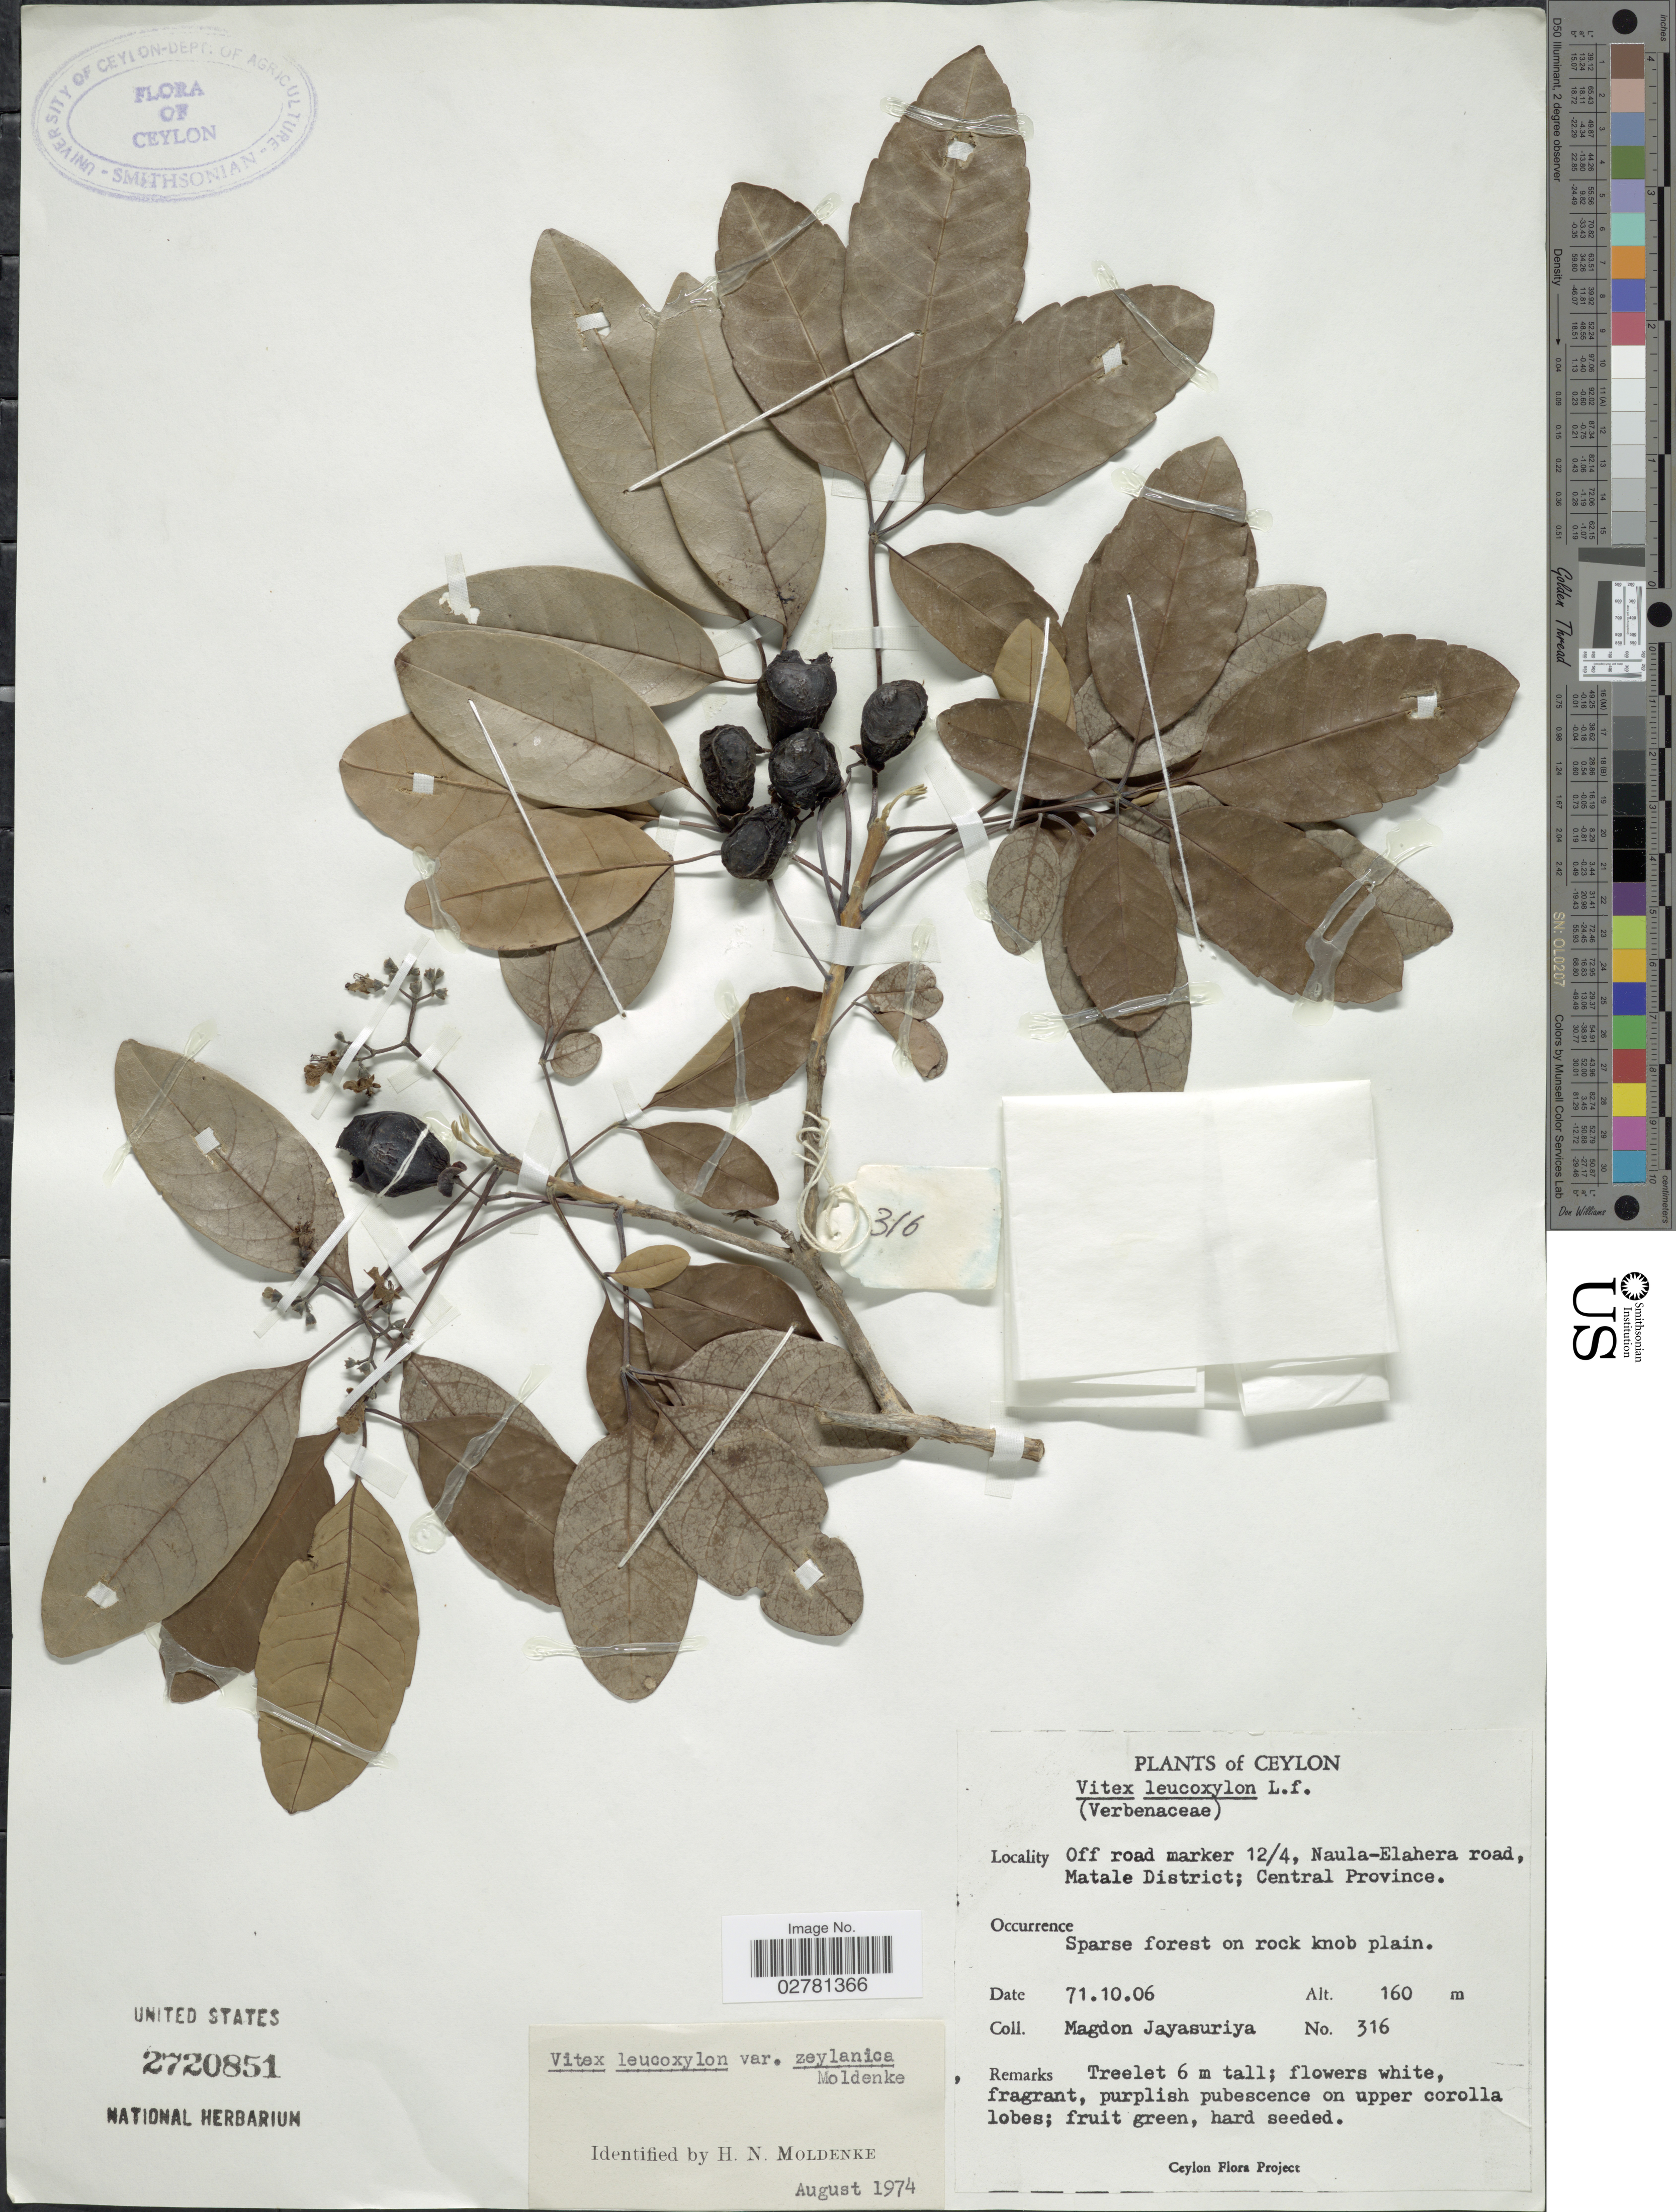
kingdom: Plantae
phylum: Tracheophyta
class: Magnoliopsida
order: Lamiales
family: Lamiaceae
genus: Vitex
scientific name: Vitex leucoxylon var. zeylanica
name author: Moldenke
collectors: A. H. Jayasuriya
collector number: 316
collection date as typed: Transcribed d/m/y: 6/10/71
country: Sri Lanka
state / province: Central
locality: Ceylon. Off road marker 12/4, Naula-Elahera road, Matale District.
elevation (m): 160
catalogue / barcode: US 2720851